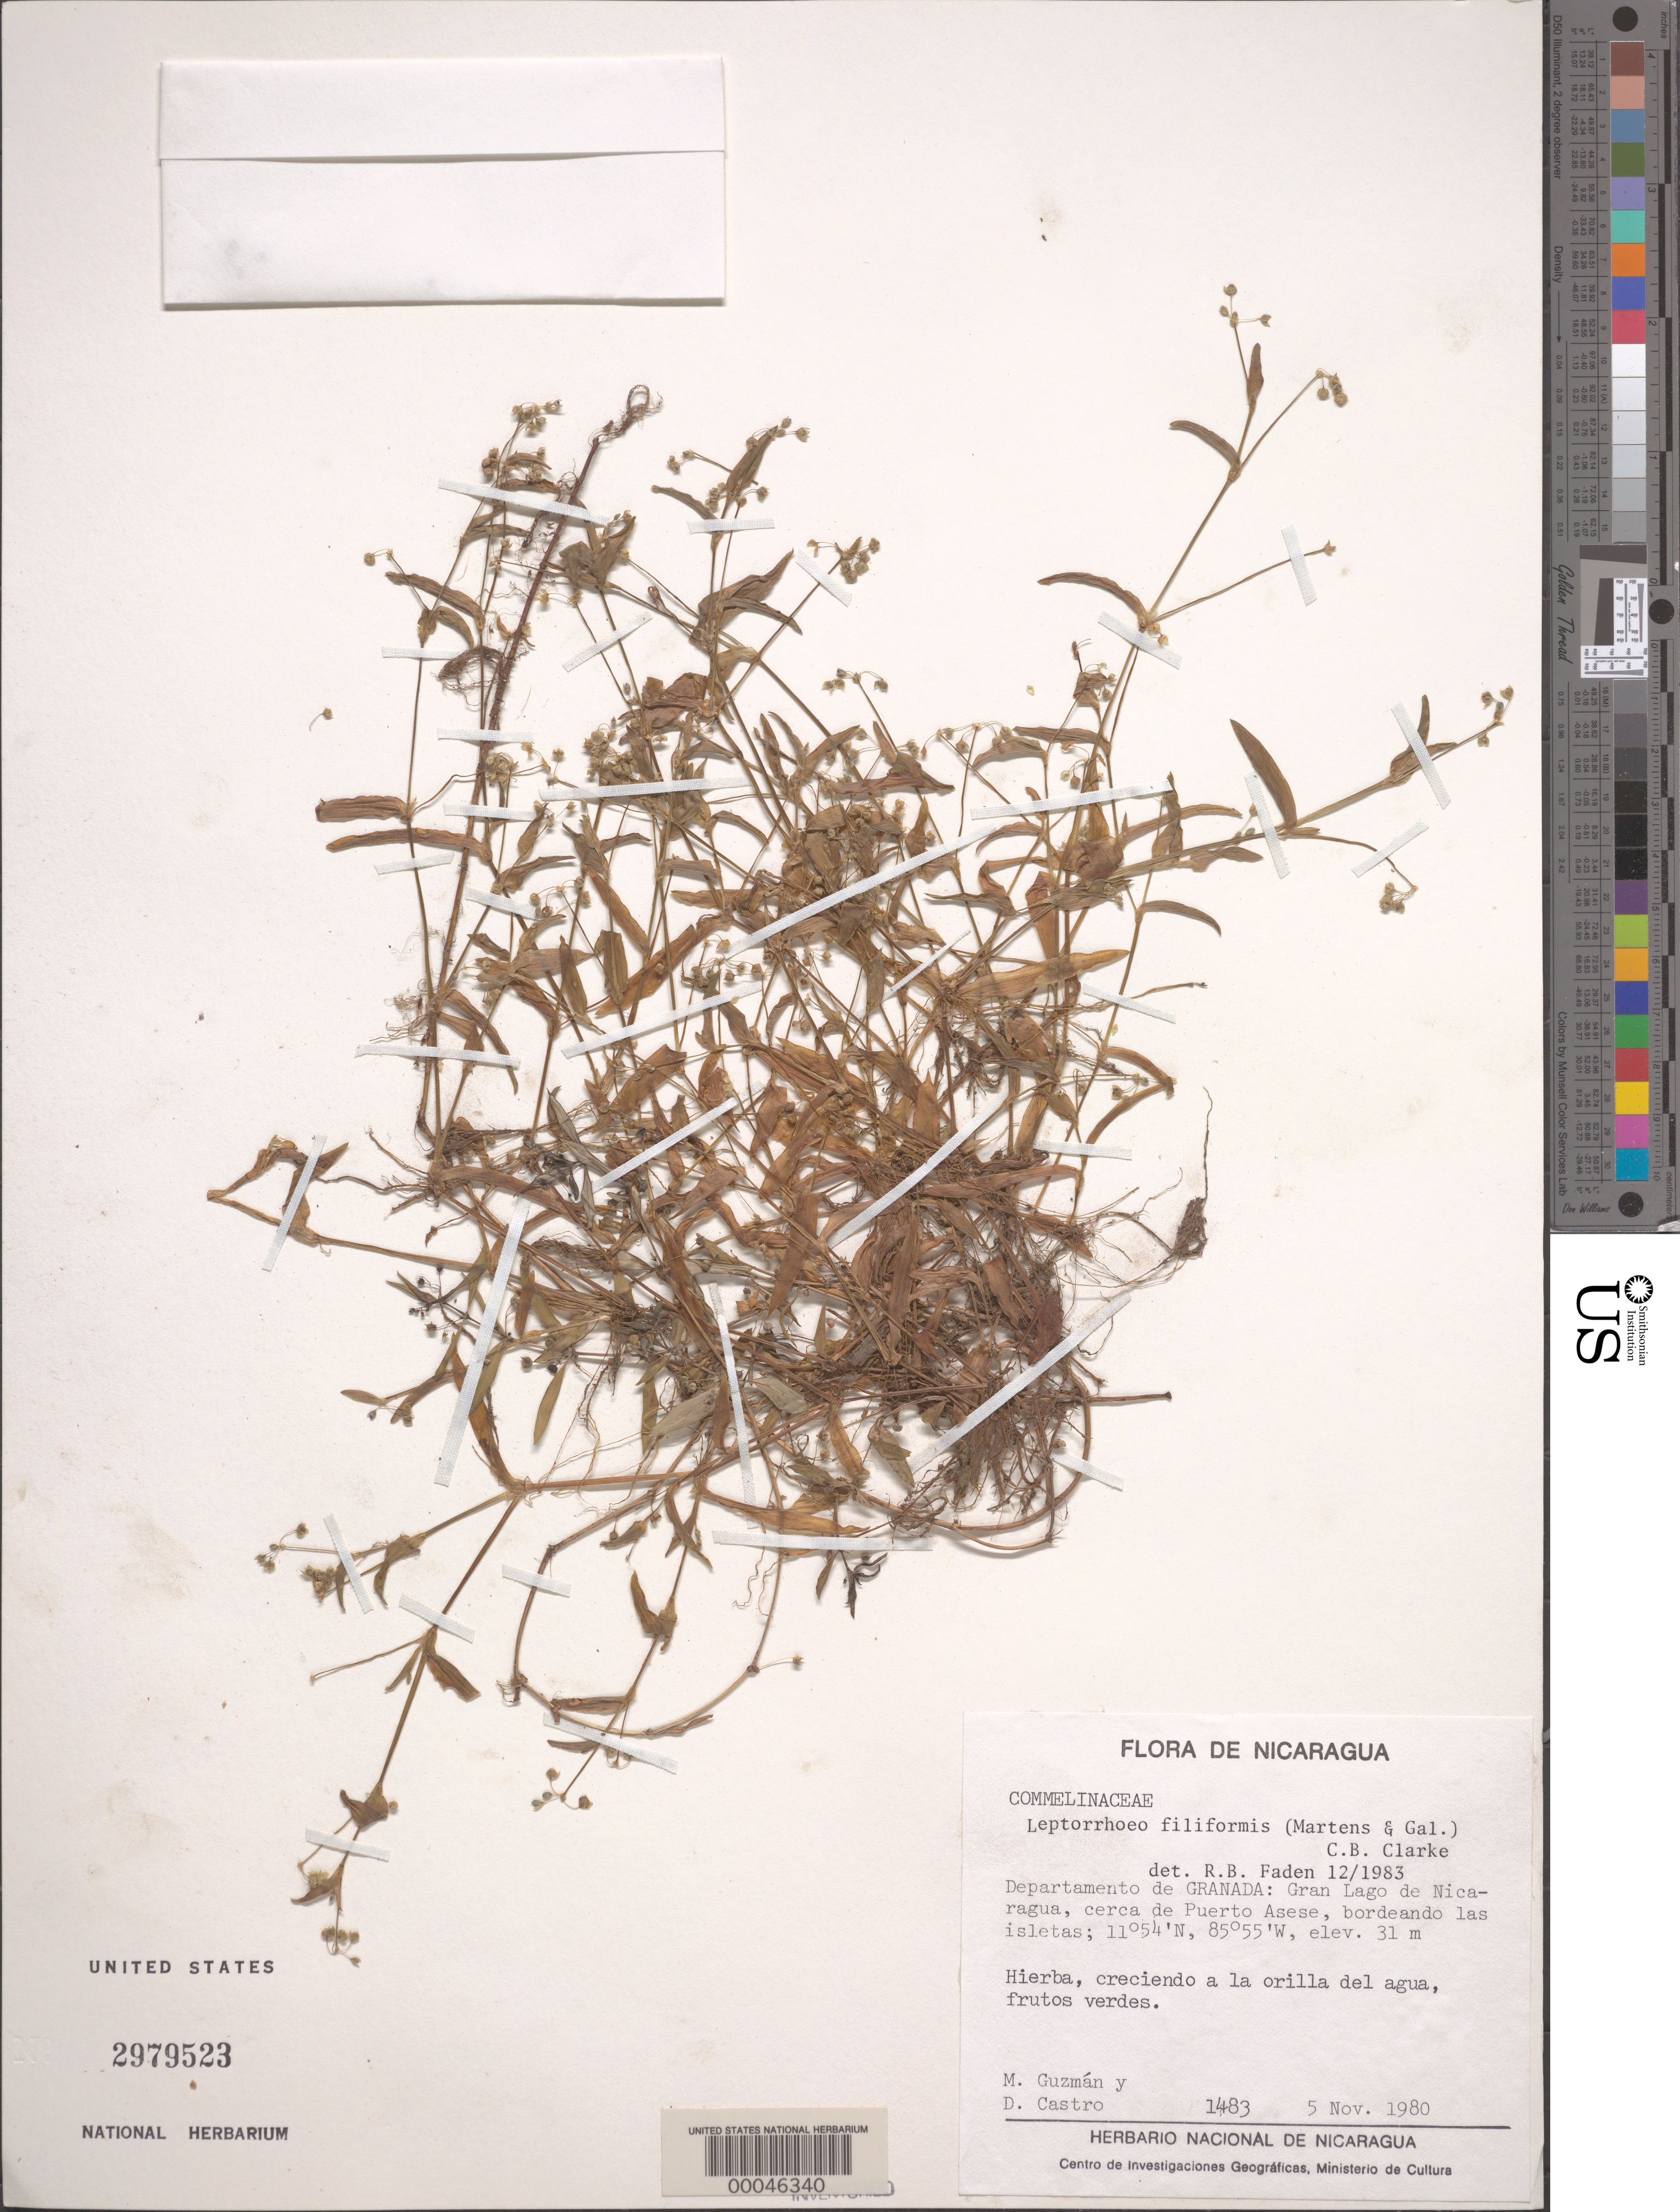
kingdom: Plantae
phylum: Tracheophyta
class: Liliopsida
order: Commelinales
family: Commelinaceae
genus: Callisia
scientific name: Callisia filiformis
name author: (M. Martens & Galeotti) D.R. Hunt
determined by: Faden, Robert B., (US), Smithsonian Institution - National Museum of Natural History (UNITED STATES)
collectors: M. Guzman & D. Castro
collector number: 1483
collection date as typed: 05 Nov 1980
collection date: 1980-11-05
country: Nicaragua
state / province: Granada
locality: Gran lago de nicaragua, near puerto asese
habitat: Waters edge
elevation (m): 31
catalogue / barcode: US 2979523